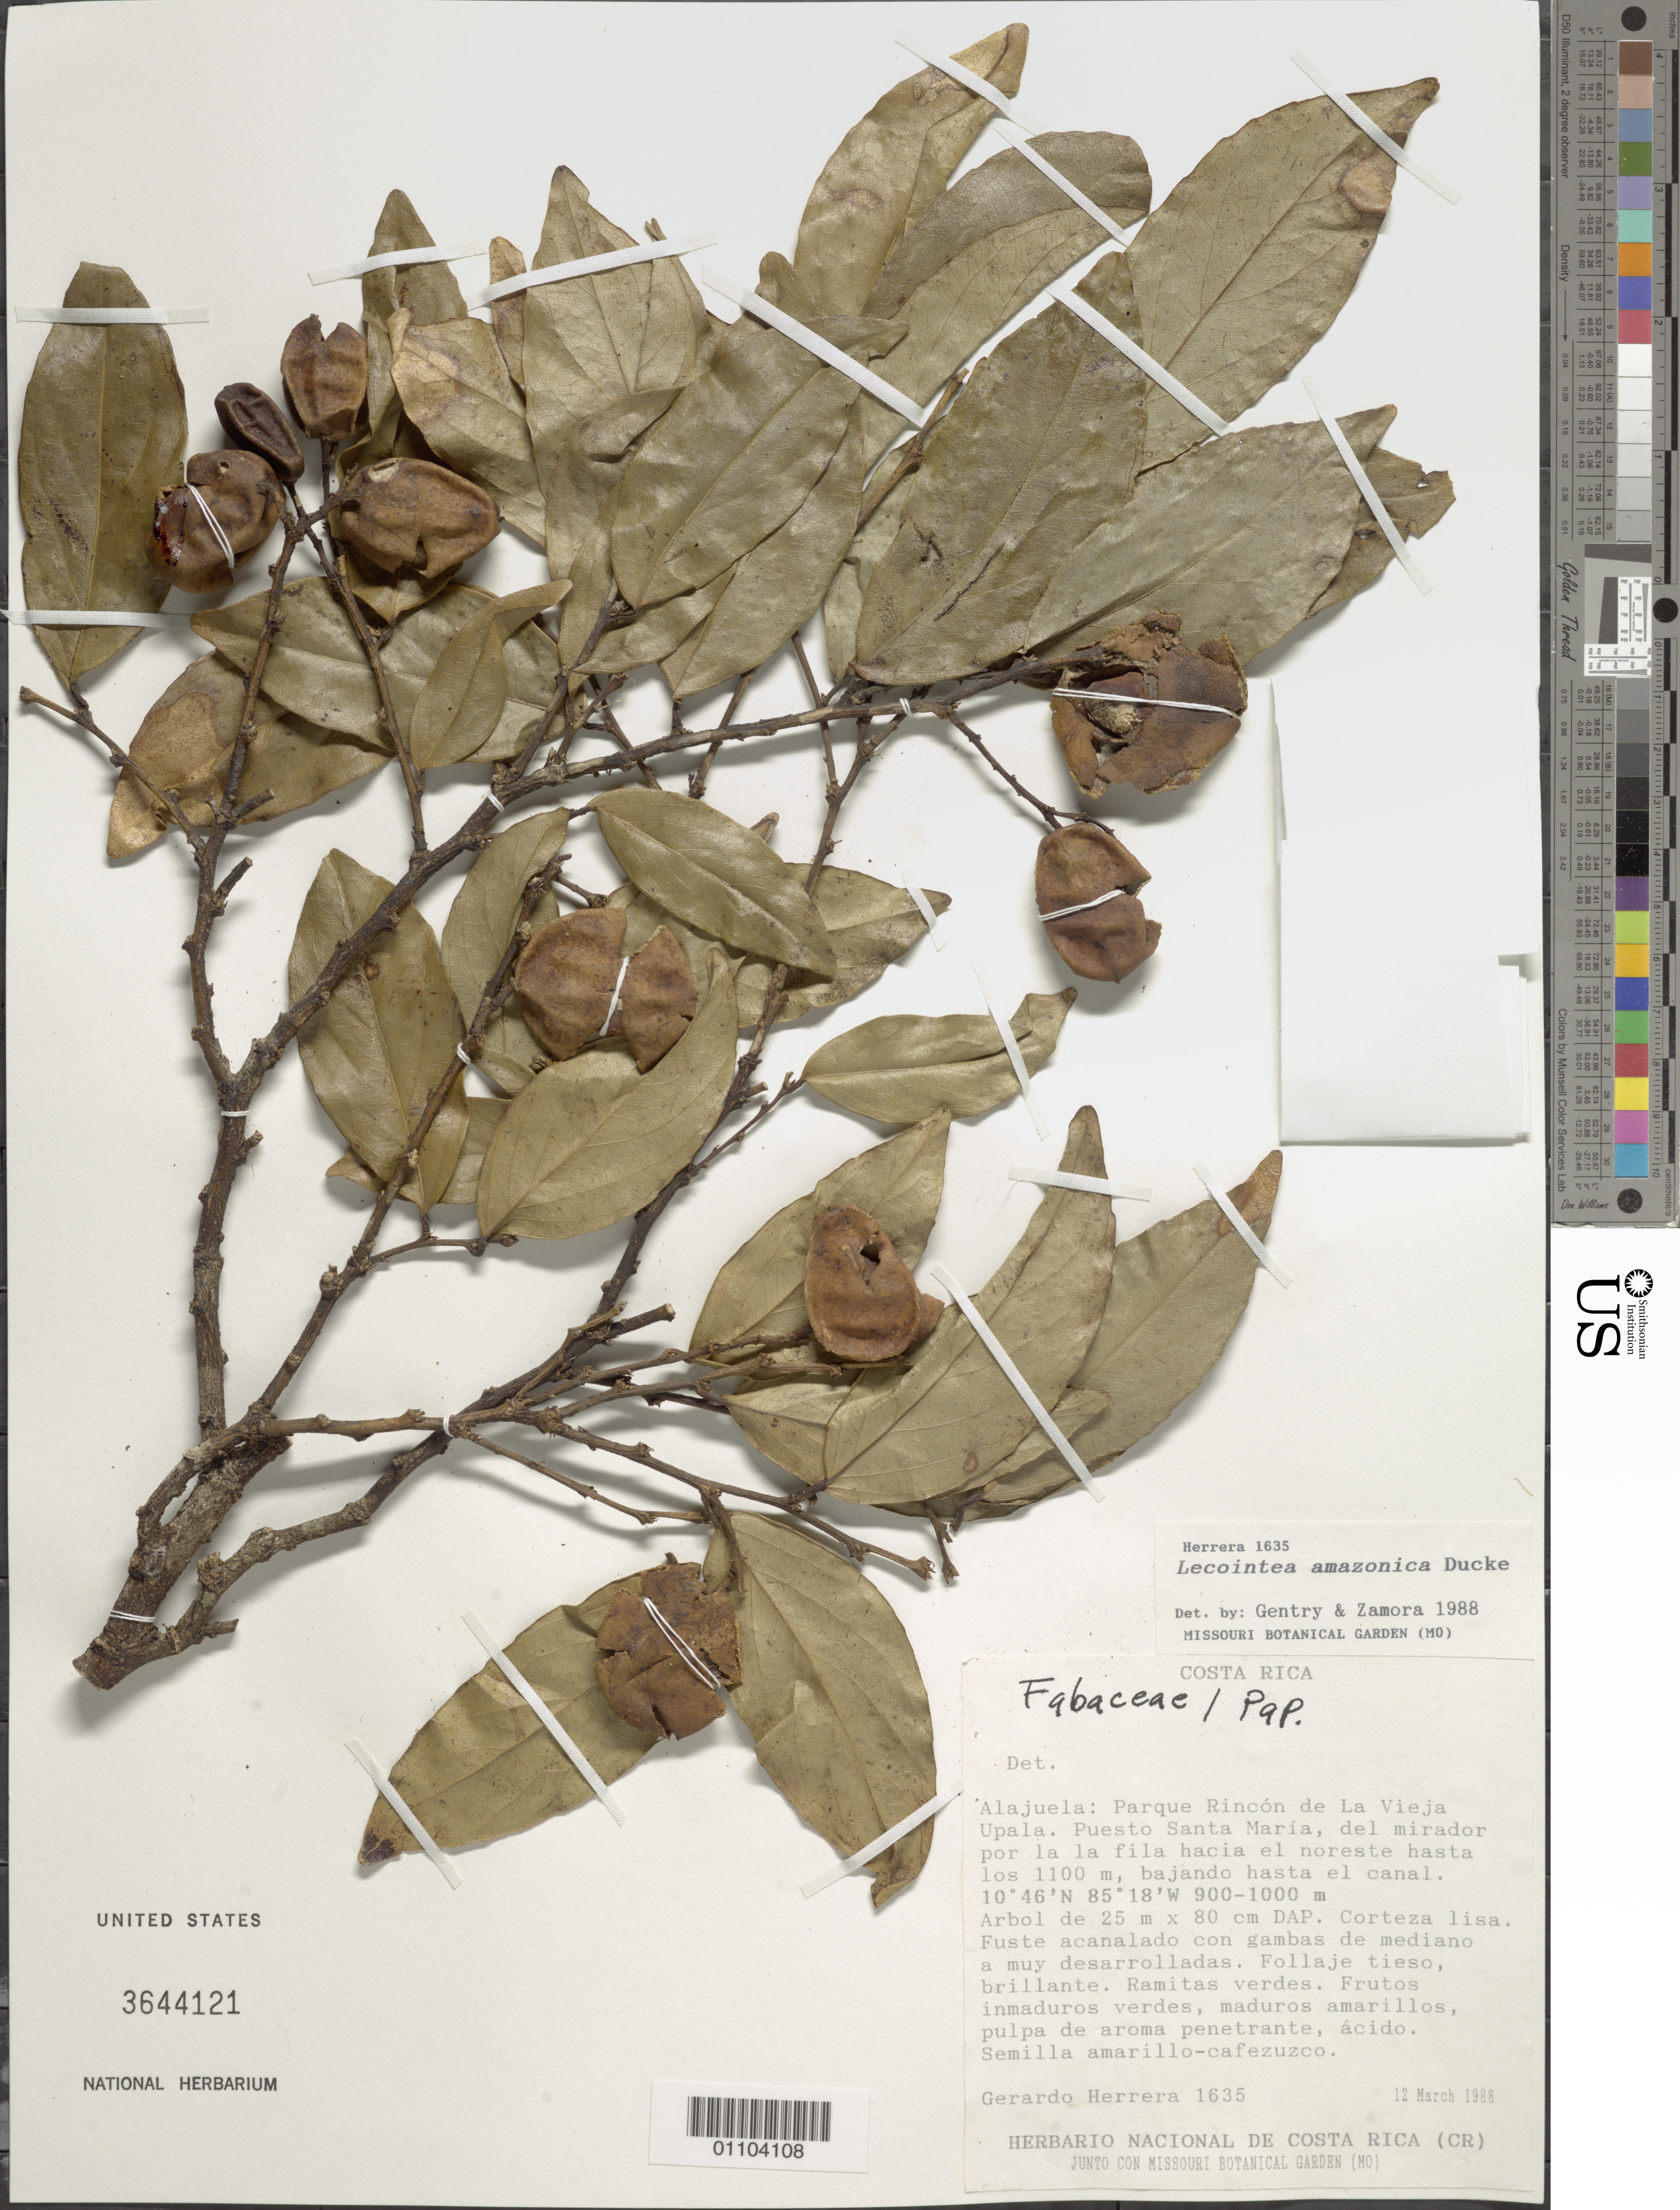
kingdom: Plantae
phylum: Tracheophyta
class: Magnoliopsida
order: Fabales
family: Fabaceae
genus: Lecointea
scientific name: Lecointea amazonica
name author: Ducke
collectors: G. Herrera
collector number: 1635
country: Costa Rica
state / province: Alajuela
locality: Parque Rincon de La Vieja Upala, puesto Santa Maria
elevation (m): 900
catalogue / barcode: US 3644121